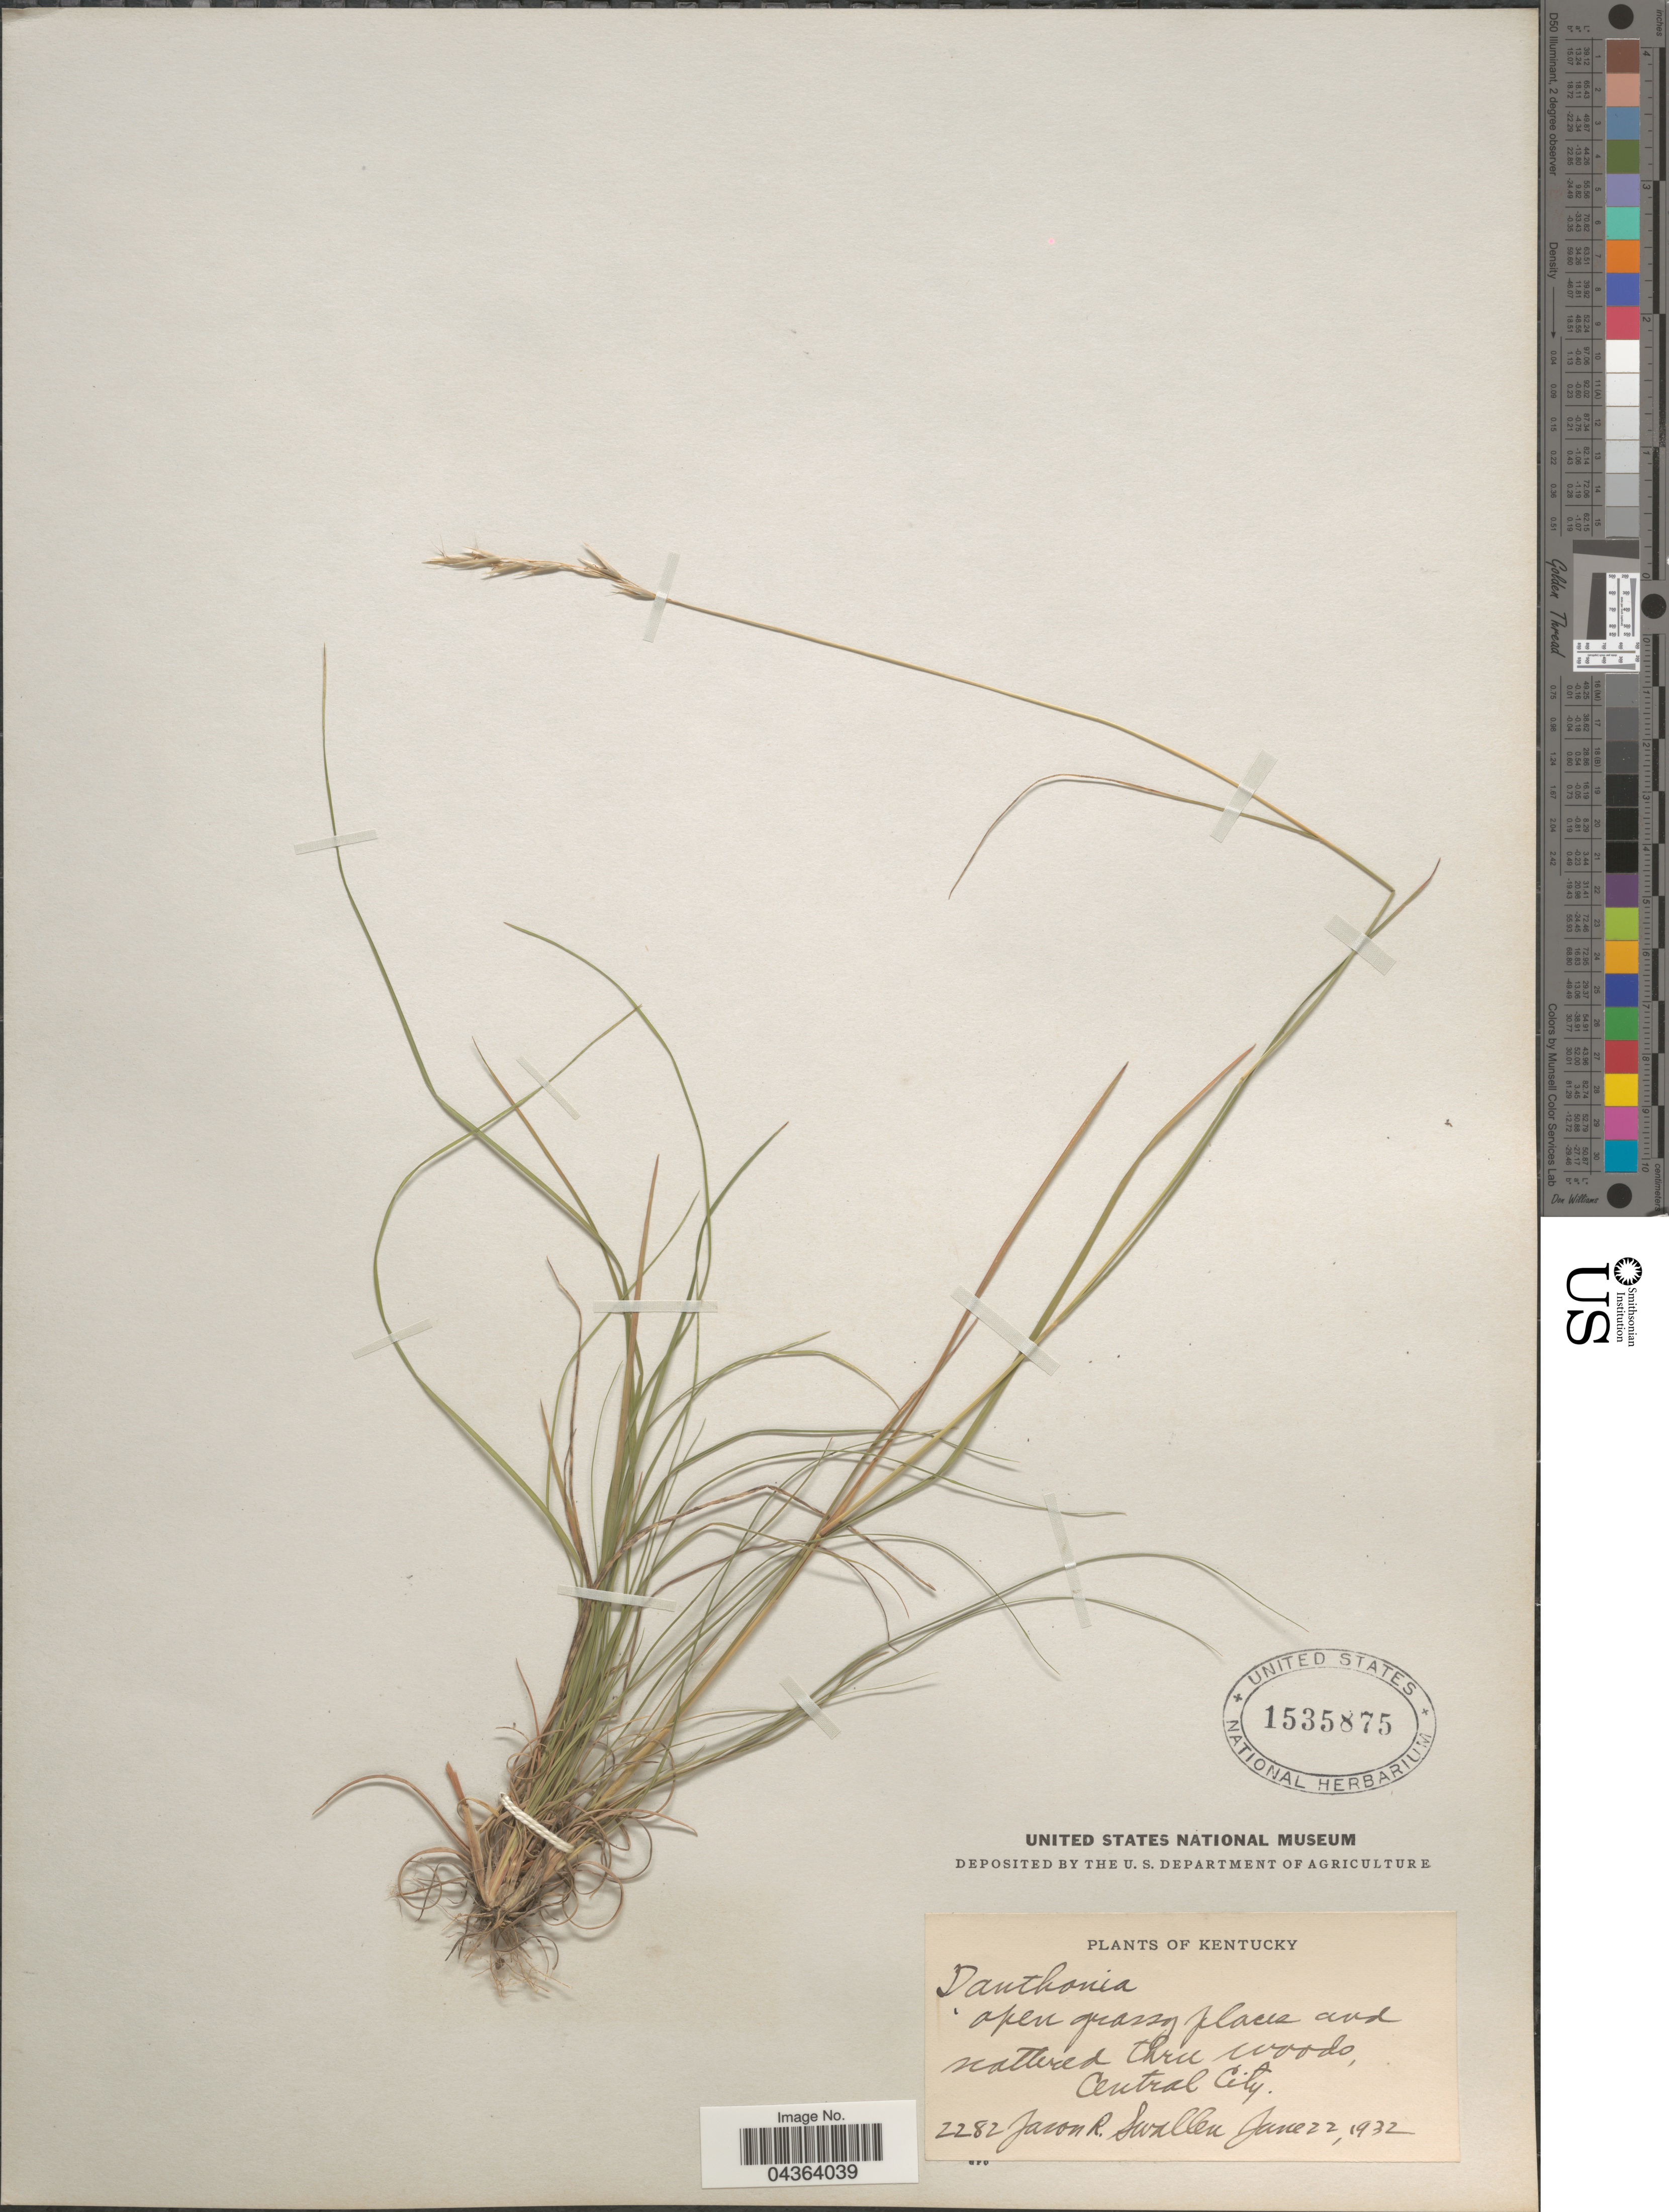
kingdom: Plantae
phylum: Tracheophyta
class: Liliopsida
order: Poales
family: Poaceae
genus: Danthonia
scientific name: Danthonia spicata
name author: (L.) P. Beauv. ex Roem. & Schult.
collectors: J. R. Swallen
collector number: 2282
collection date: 1932-06-22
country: United States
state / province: Kentucky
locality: Open grassy places and scattered thru woods, Central City.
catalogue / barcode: US 1535875